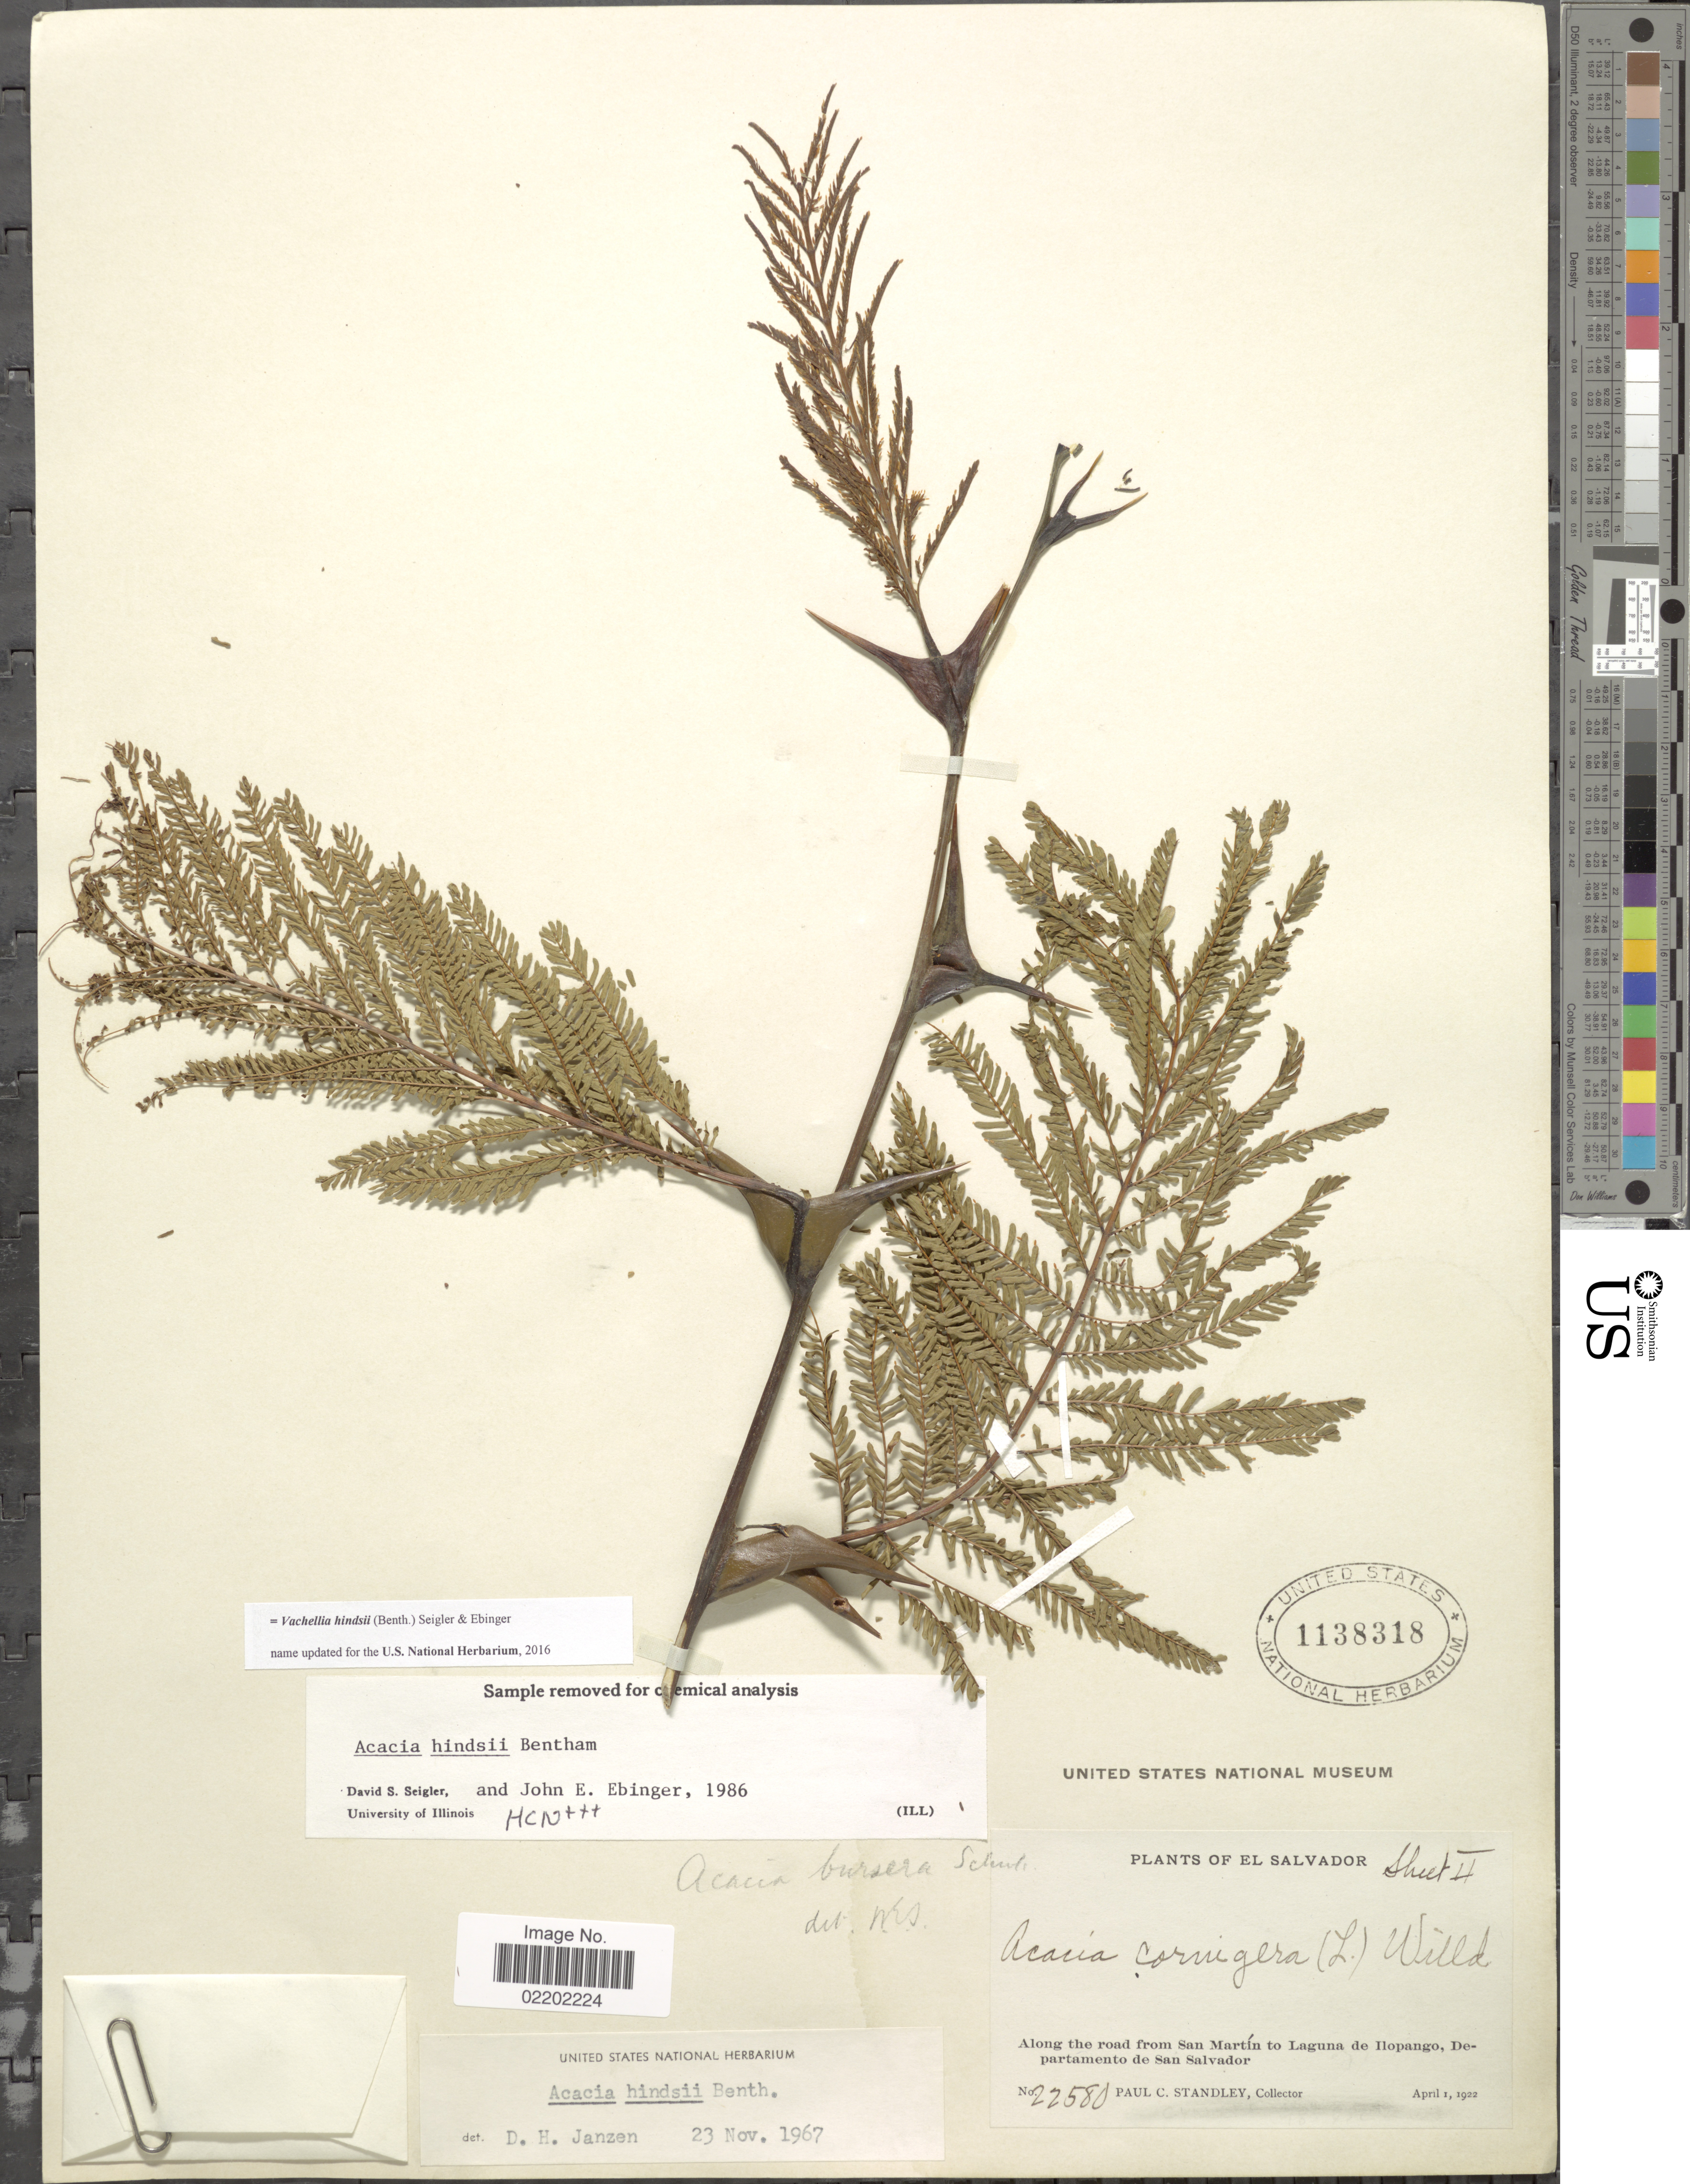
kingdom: Plantae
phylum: Tracheophyta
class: Magnoliopsida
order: Fabales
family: Fabaceae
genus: Vachellia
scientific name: Vachellia hindsii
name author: (Benth.) Seigler & Ebinger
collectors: P. C. Standley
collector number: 22580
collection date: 1922-04-01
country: El Salvador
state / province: San Salvador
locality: Along the road from San Martín to Laguna de Ilopango, Departamento de San Salvador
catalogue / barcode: US 1138318